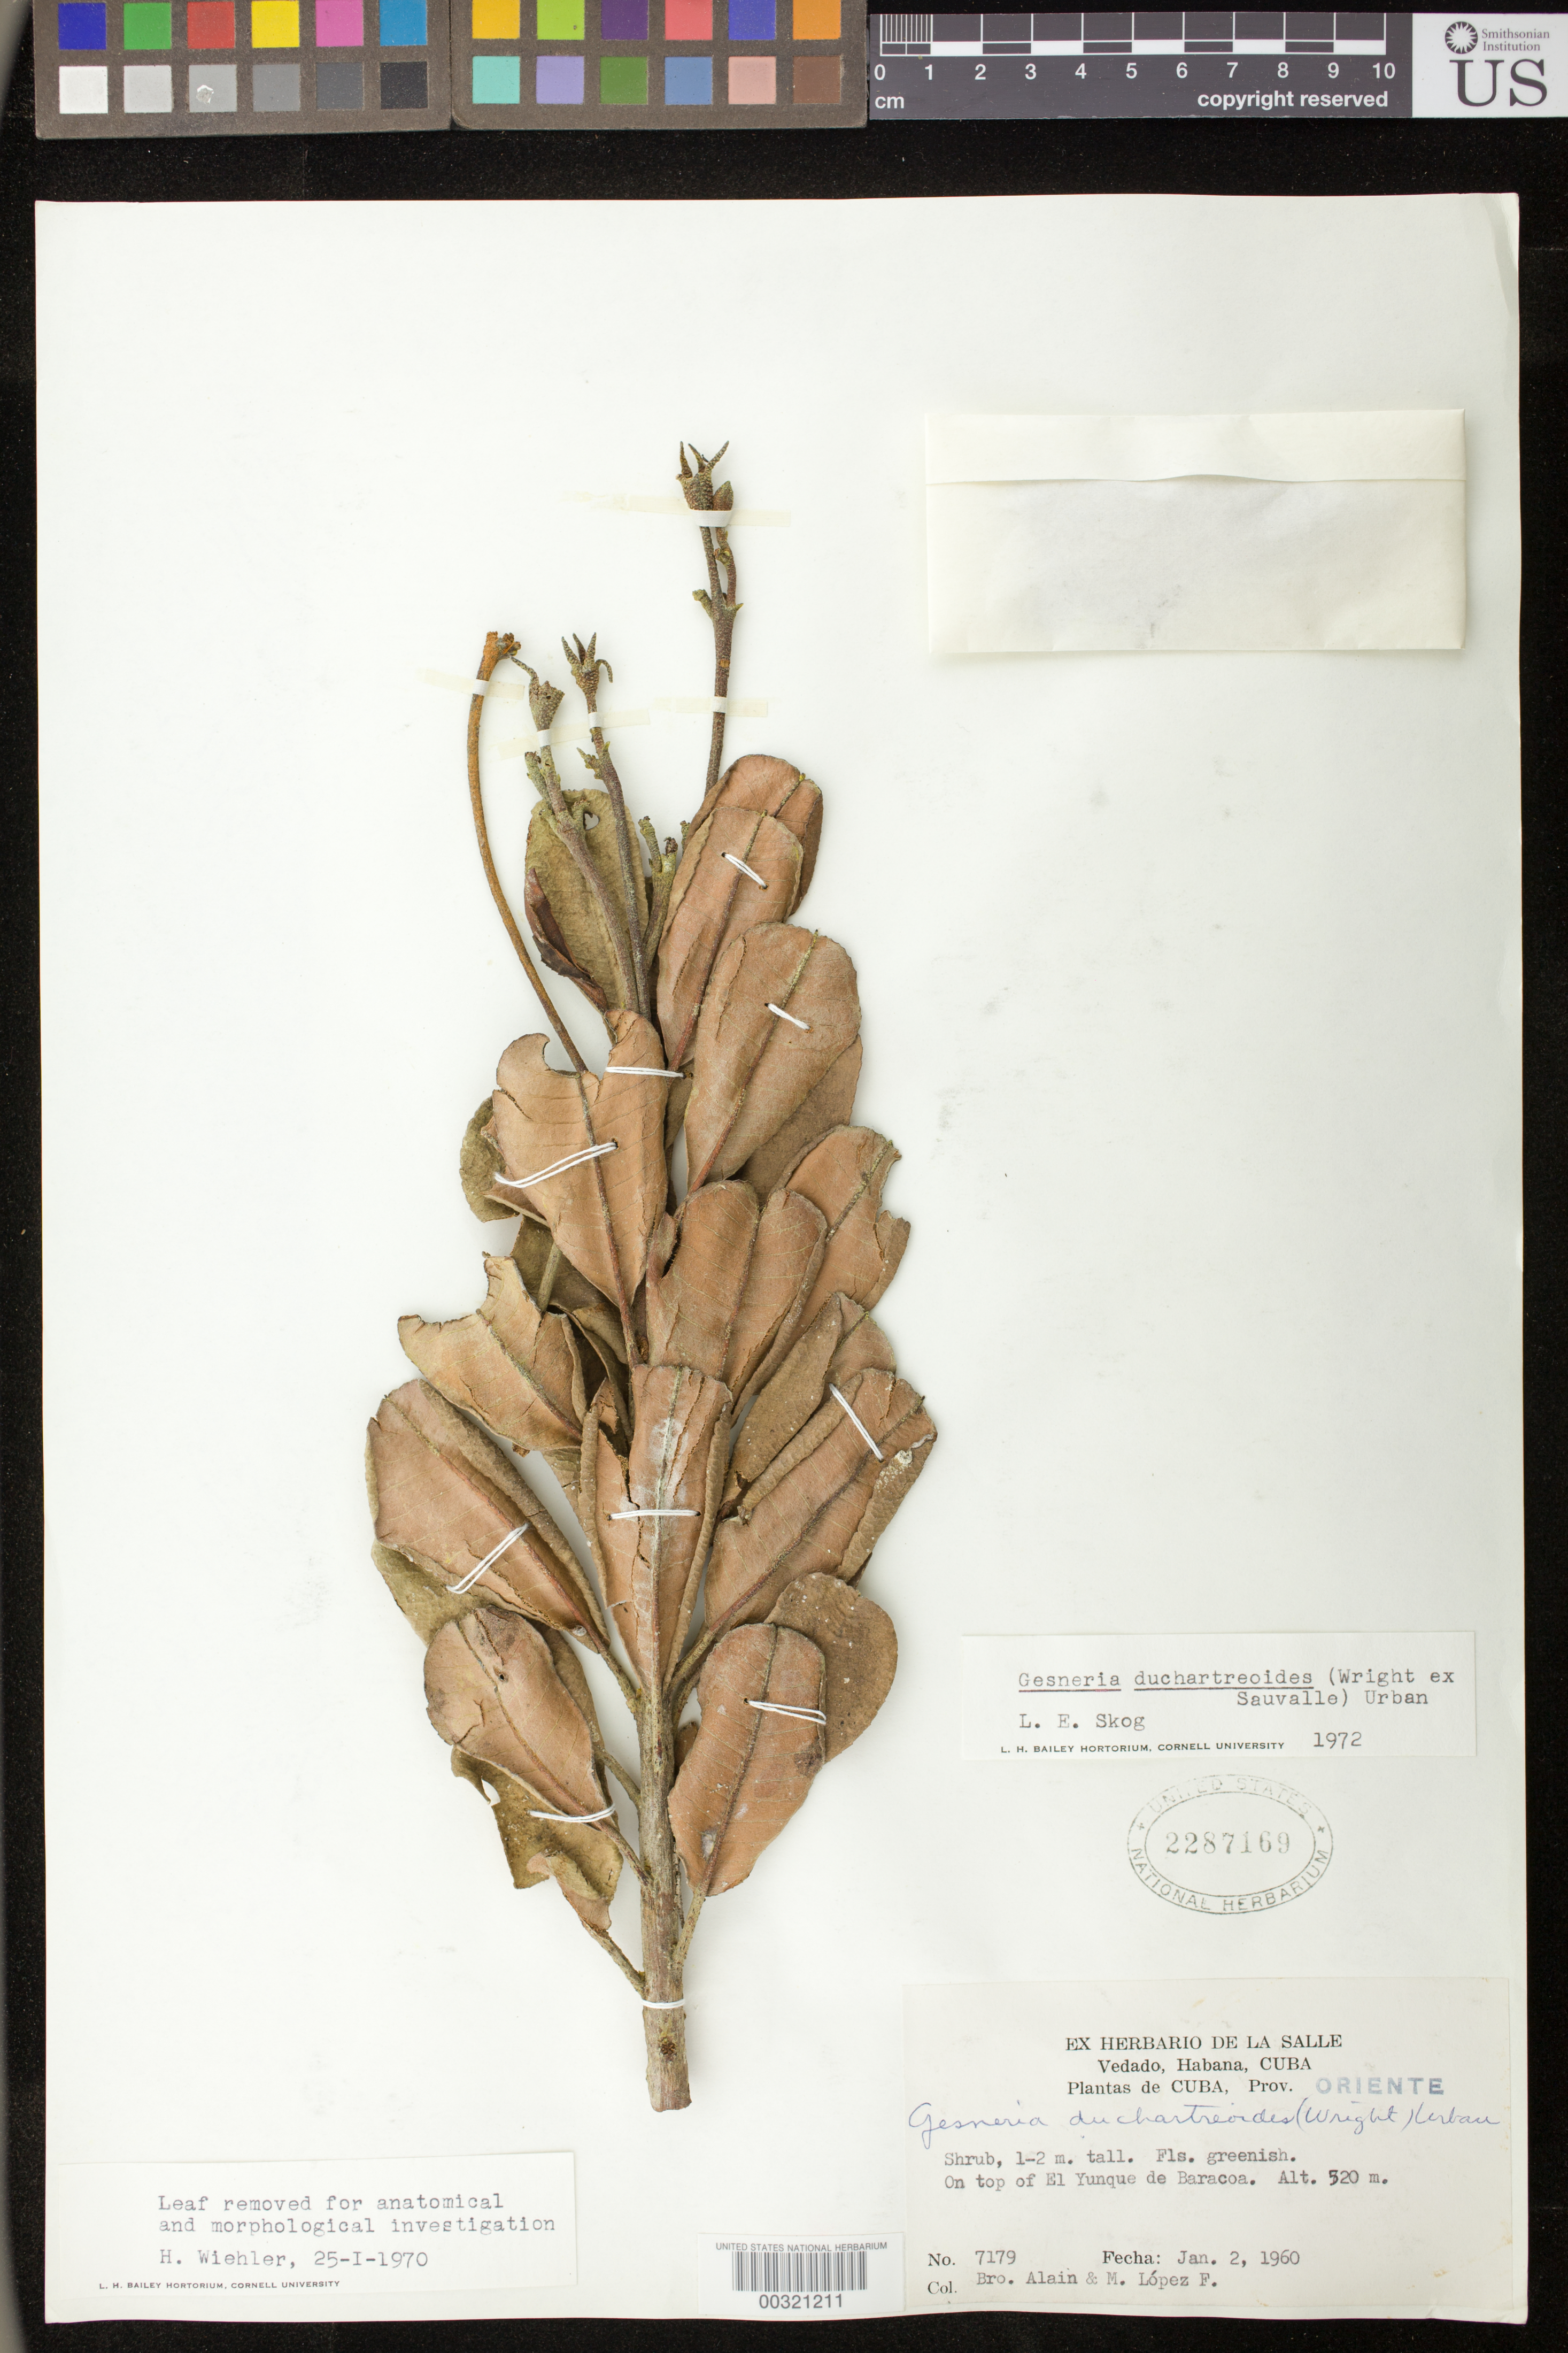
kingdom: Plantae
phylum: Tracheophyta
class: Magnoliopsida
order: Lamiales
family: Gesneriaceae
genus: Gesneria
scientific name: Gesneria duchartreoides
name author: (C. Wright) Urb.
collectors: A. H. Liogier & M. Lopéz-F.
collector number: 7179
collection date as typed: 02 Jan 1960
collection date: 1960-01-02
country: Cuba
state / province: Oriente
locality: On top of El Yunque de Baracoa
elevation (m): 520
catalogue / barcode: US 2287169